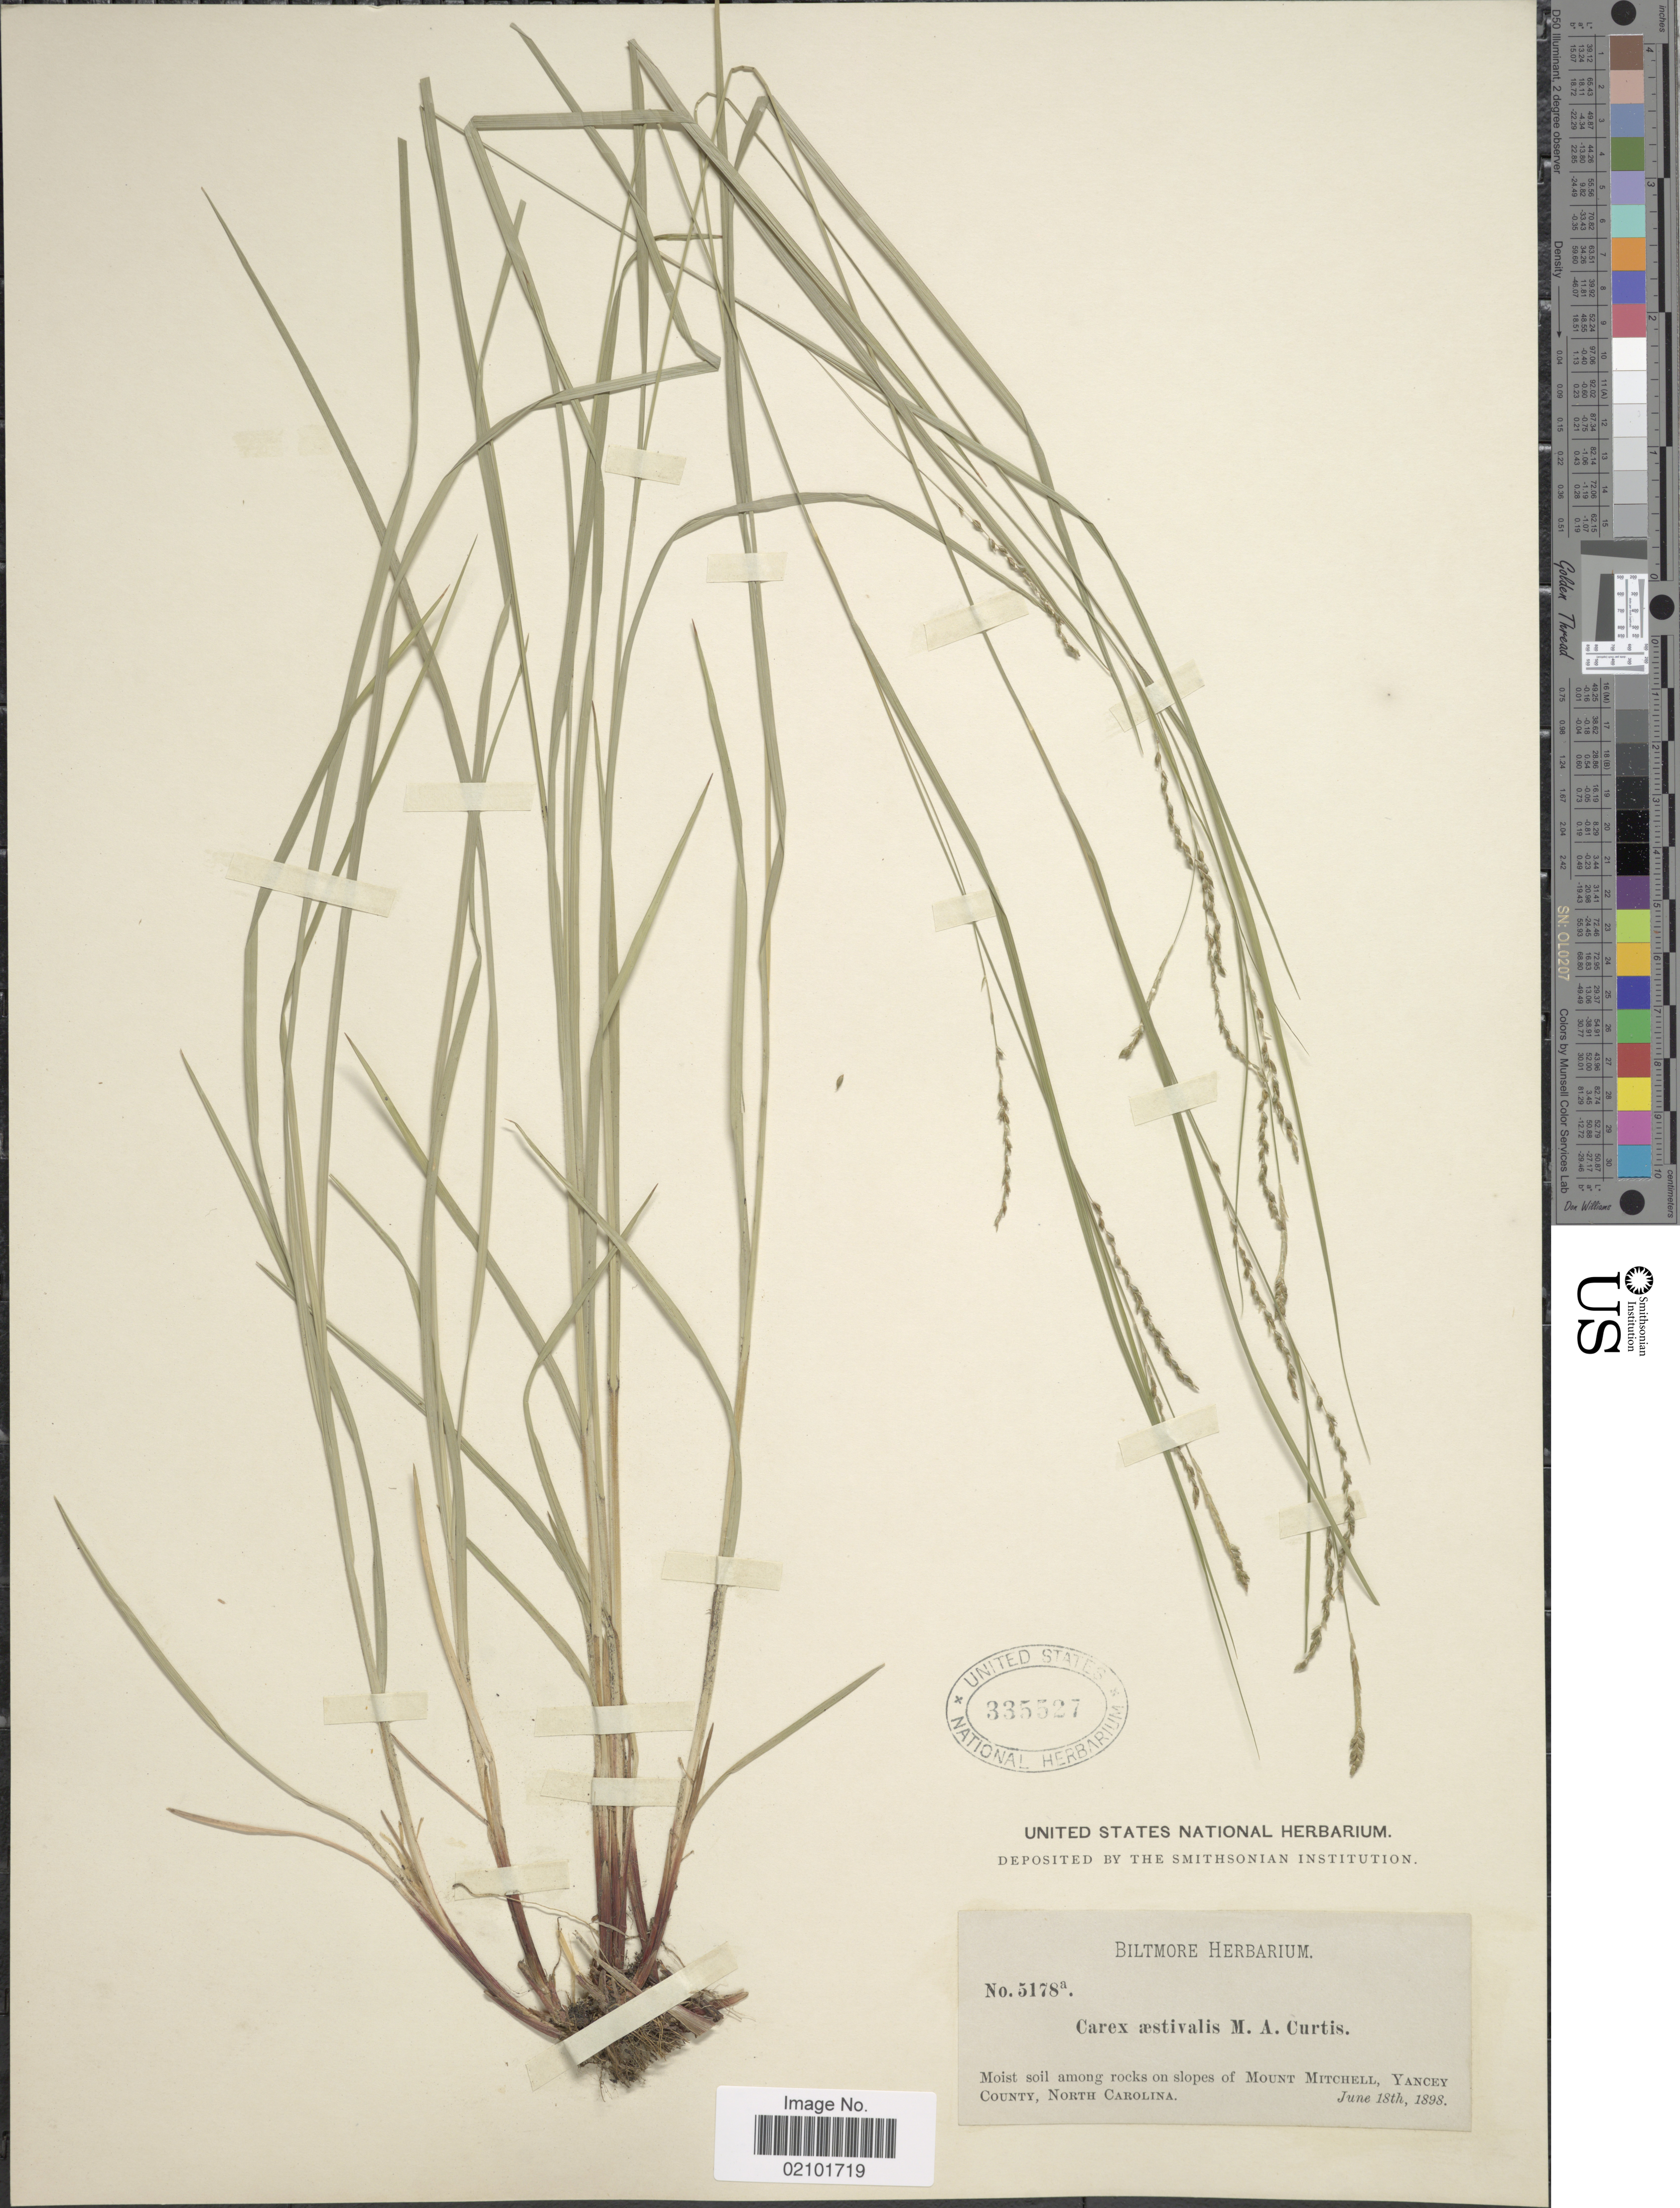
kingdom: Plantae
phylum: Tracheophyta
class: Liliopsida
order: Poales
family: Cyperaceae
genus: Carex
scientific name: Carex aestivalis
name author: M.A. Curtis ex A. Gray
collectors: ex herb. Biltmore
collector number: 5178a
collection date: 1898-06-18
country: United States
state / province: North Carolina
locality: Mount Mitchell, Yancey County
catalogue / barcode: US 335527